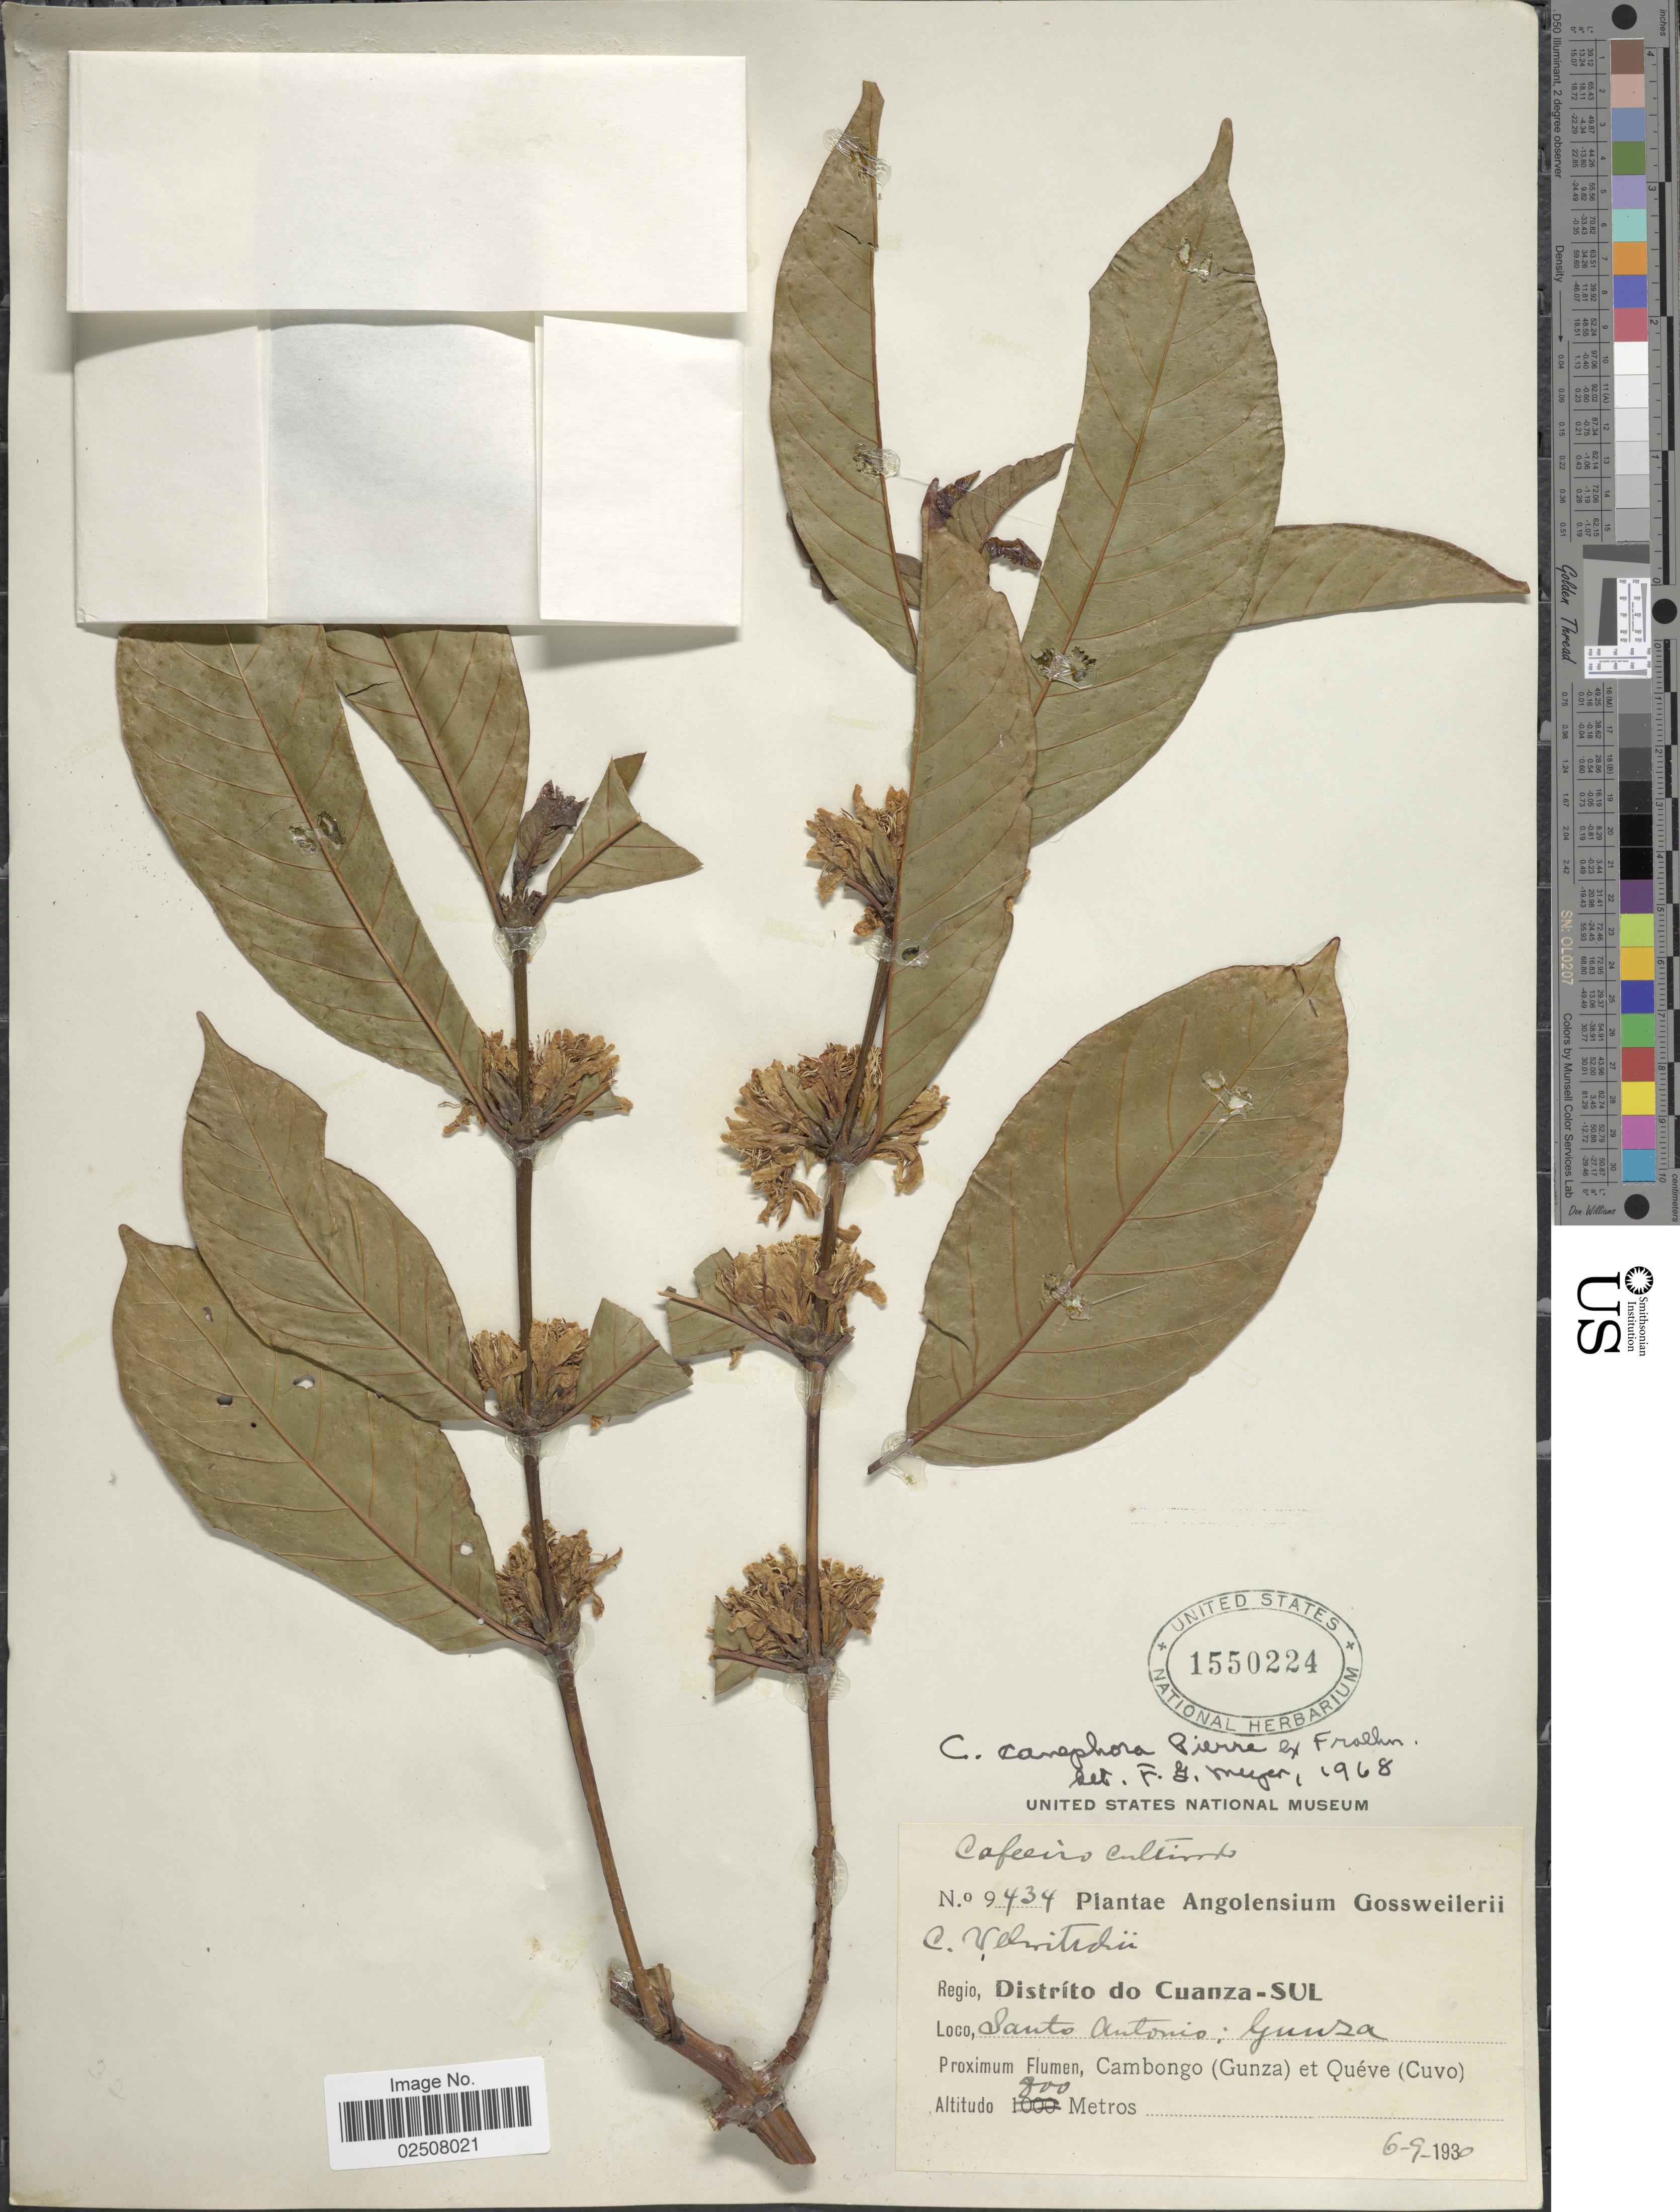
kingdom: Plantae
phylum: Tracheophyta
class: Magnoliopsida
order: Gentianales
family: Rubiaceae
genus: Coffea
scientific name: Coffea canephora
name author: Pierre ex A. Cunn.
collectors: -. Gossweiler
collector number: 9434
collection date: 1930-09-06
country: Angola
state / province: Cuanza Sul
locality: Distríto do Cuanza-Sul, Santo Antonio: Gunza, Cambongo (Gunza) et Quéve (Cuvo)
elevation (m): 800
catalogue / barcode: US 1550224